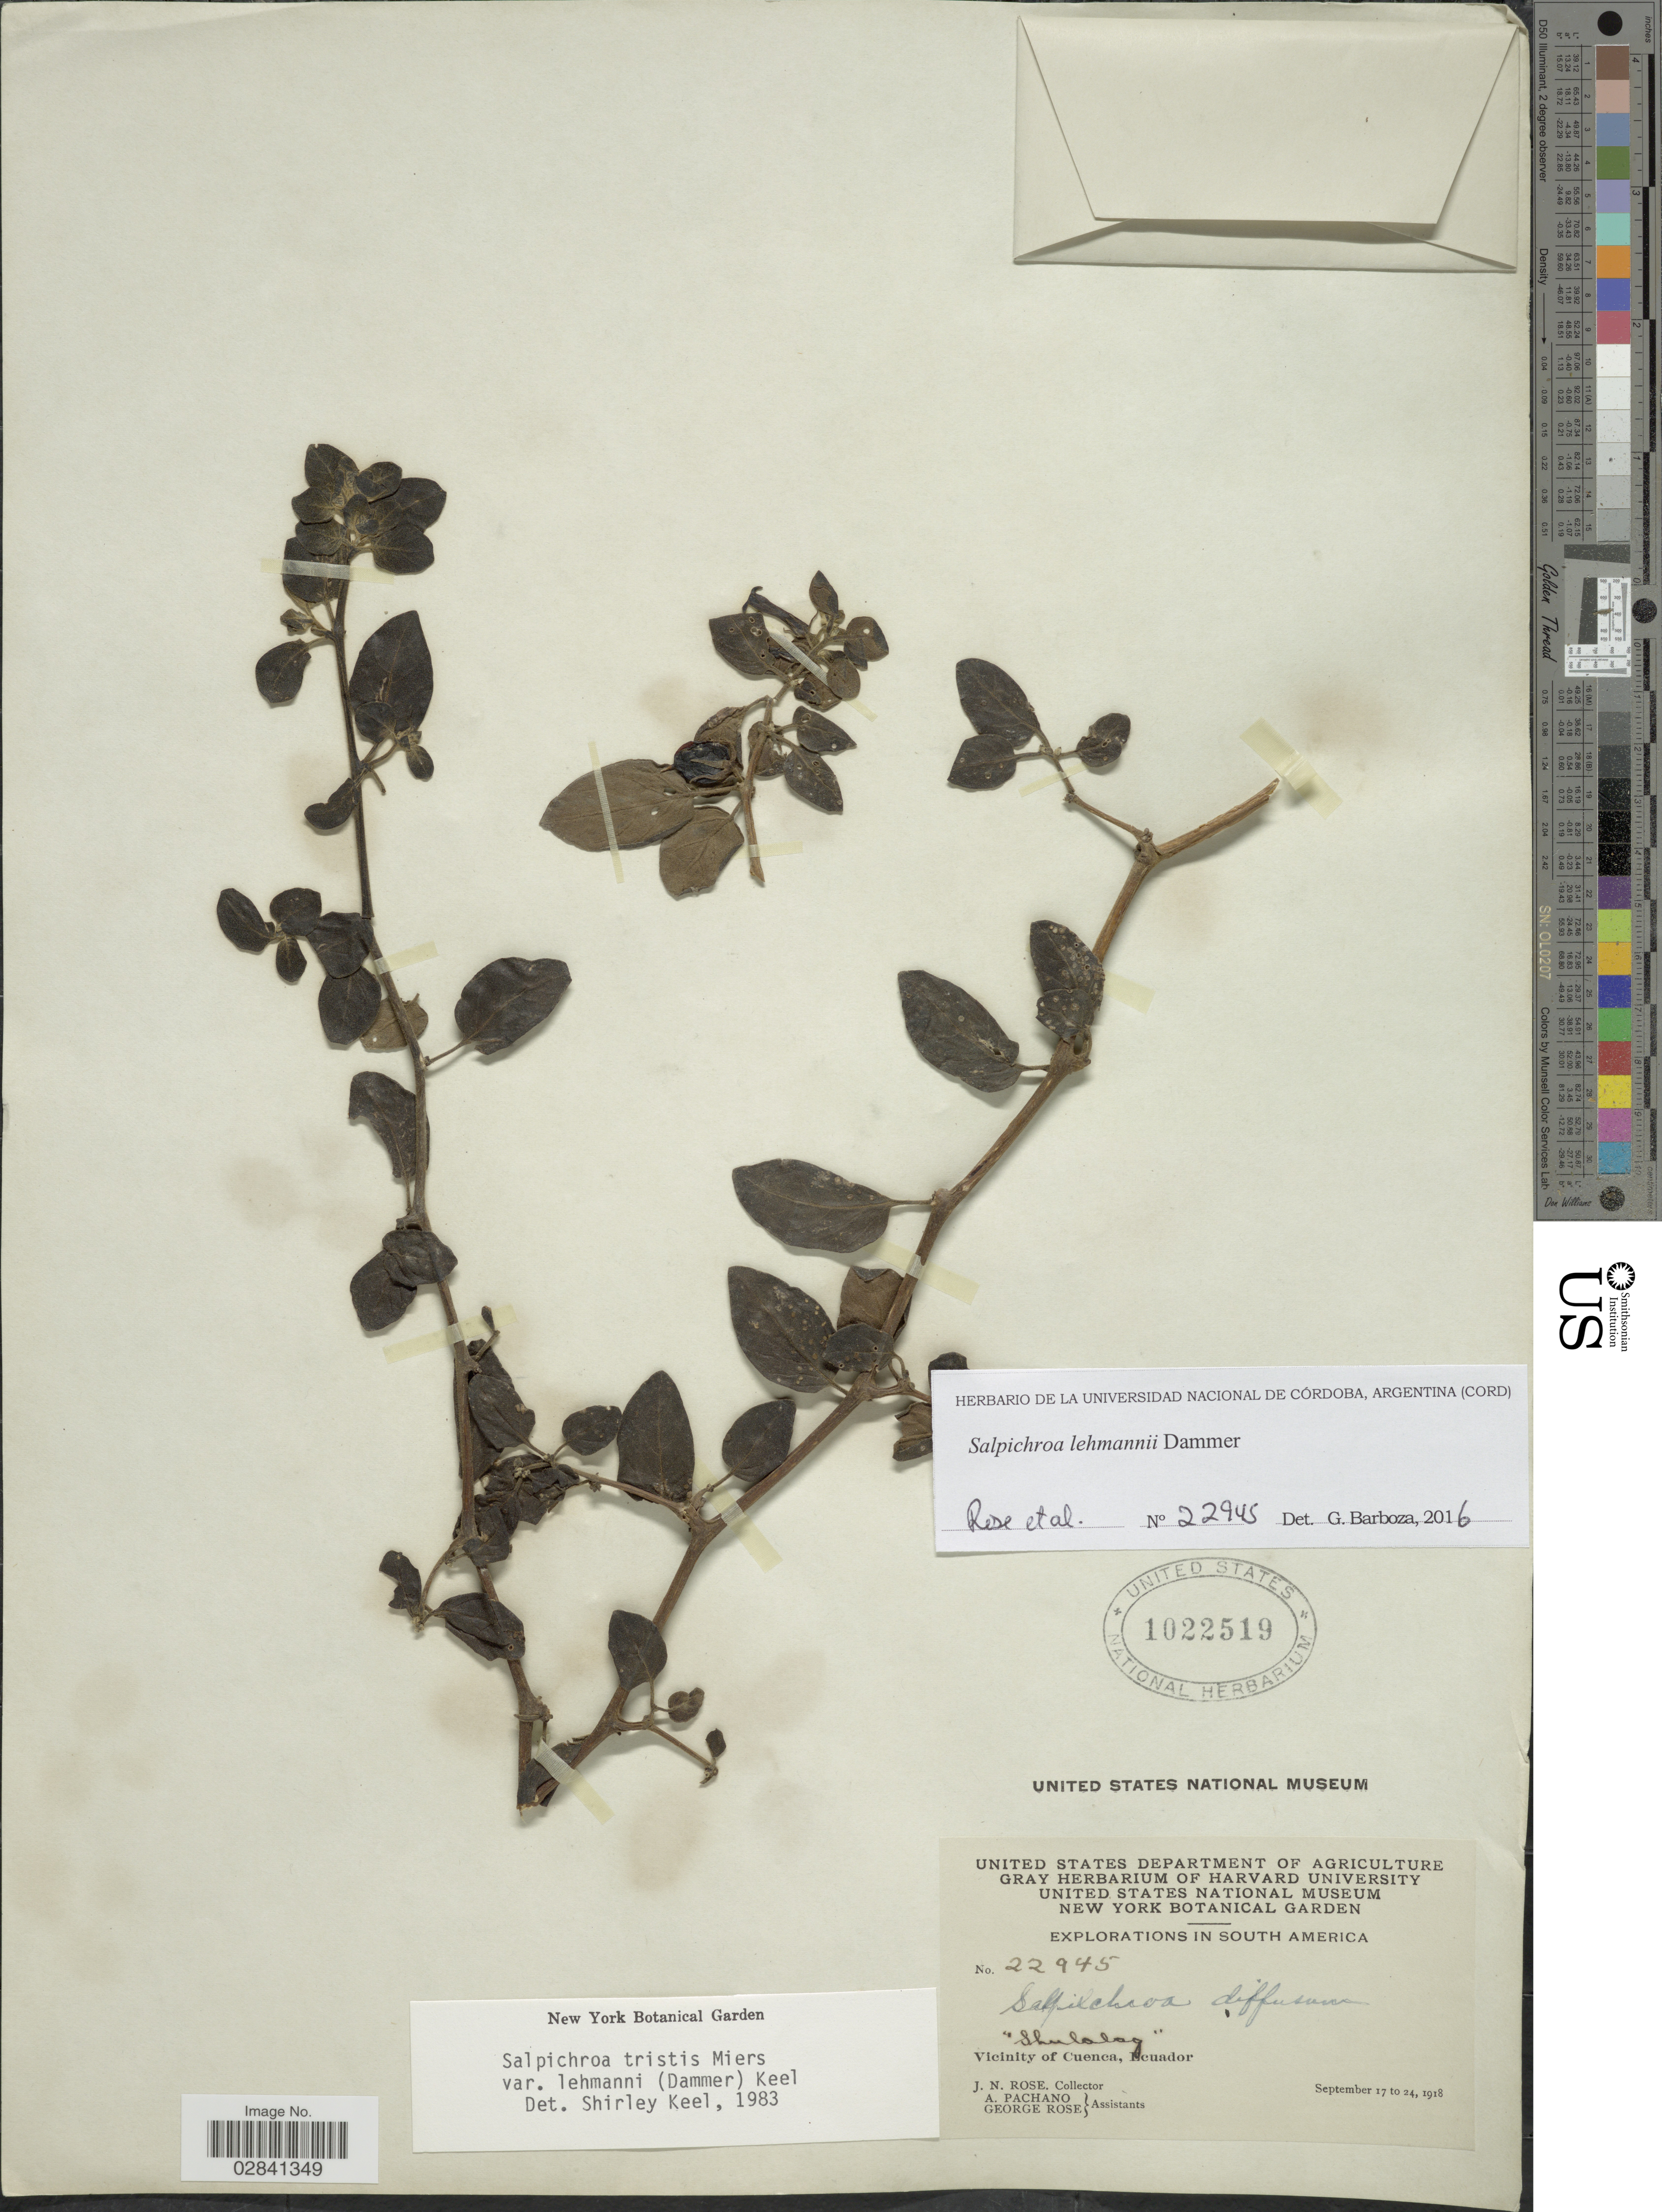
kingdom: Plantae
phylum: Tracheophyta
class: Magnoliopsida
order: Solanales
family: Solanaceae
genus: Salpichroa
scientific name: Salpichroa tristis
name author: Walp.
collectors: J. N. Rose, A. Pachano & G. Rose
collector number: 22945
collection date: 1918-09-17/1918-09-24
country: Ecuador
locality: Vicinity of Cuenca.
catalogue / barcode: US 1022519